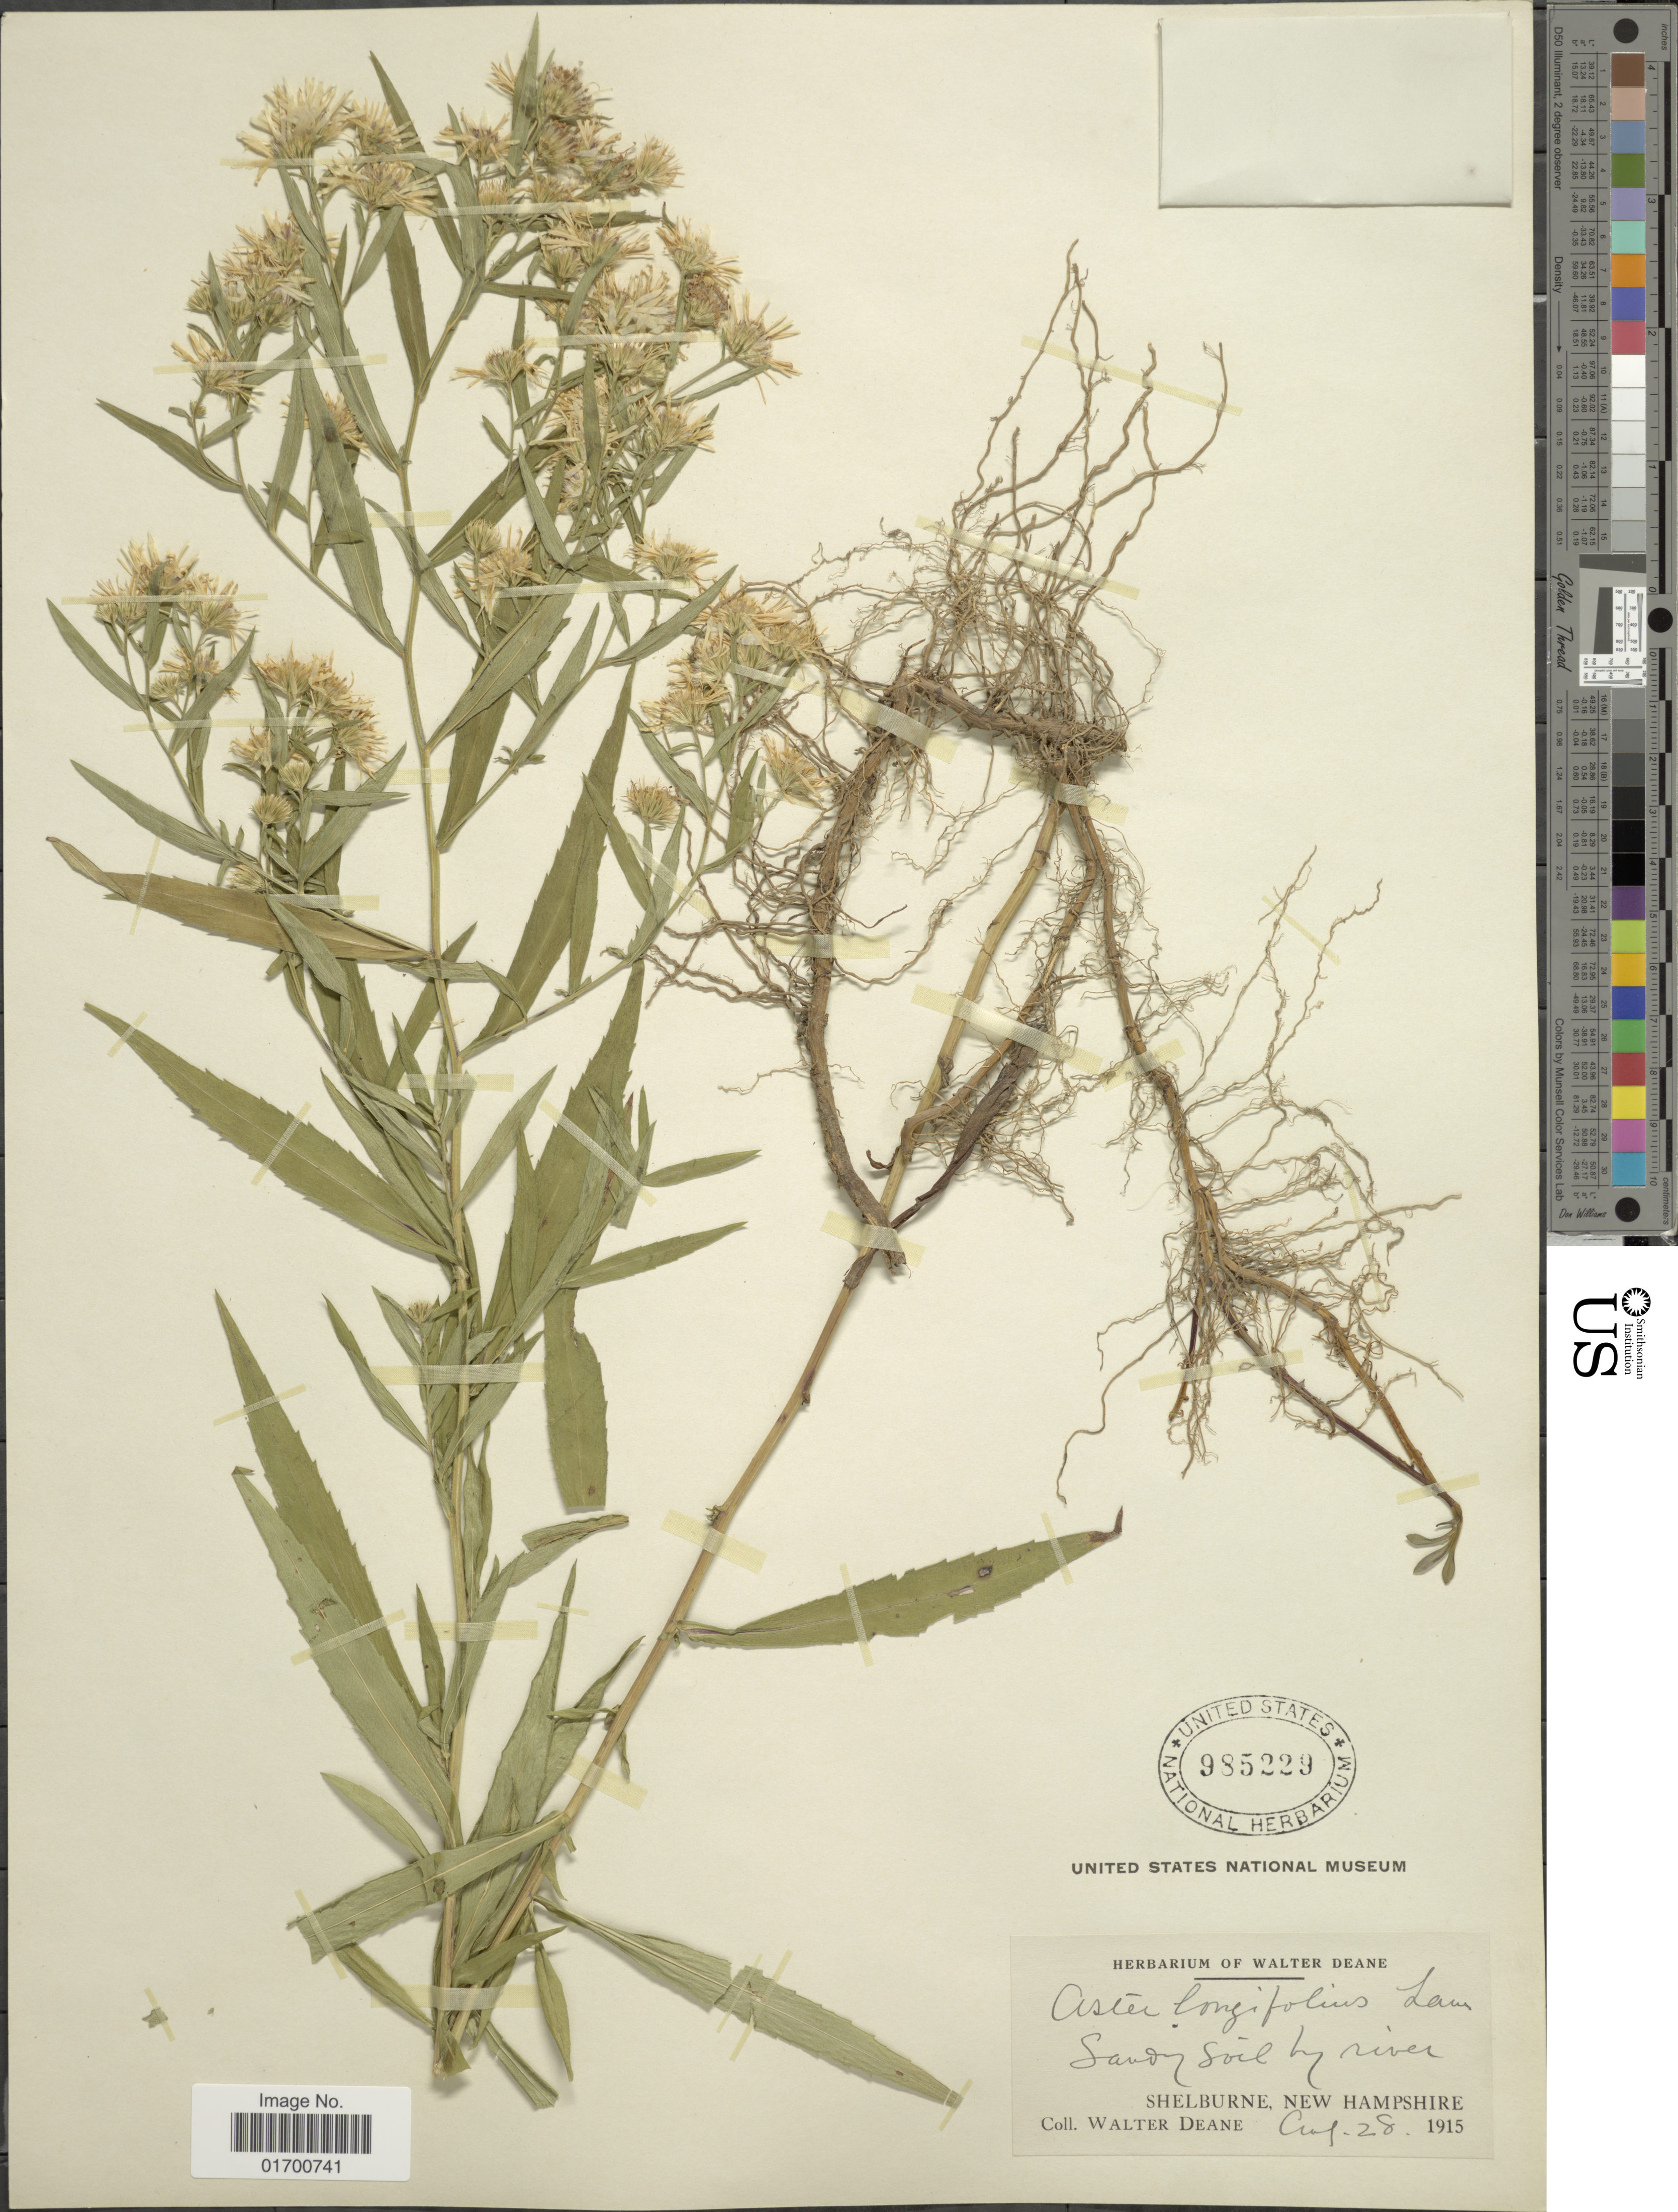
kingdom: Plantae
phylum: Tracheophyta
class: Magnoliopsida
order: Asterales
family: Asteraceae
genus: Symphyotrichum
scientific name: Symphyotrichum longifolium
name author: (Lam.) G.L. Nesom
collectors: W. Deane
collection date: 1915-08-28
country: United States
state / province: New Hampshire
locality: Sandy soil by river, Shelburne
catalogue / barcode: US 985229